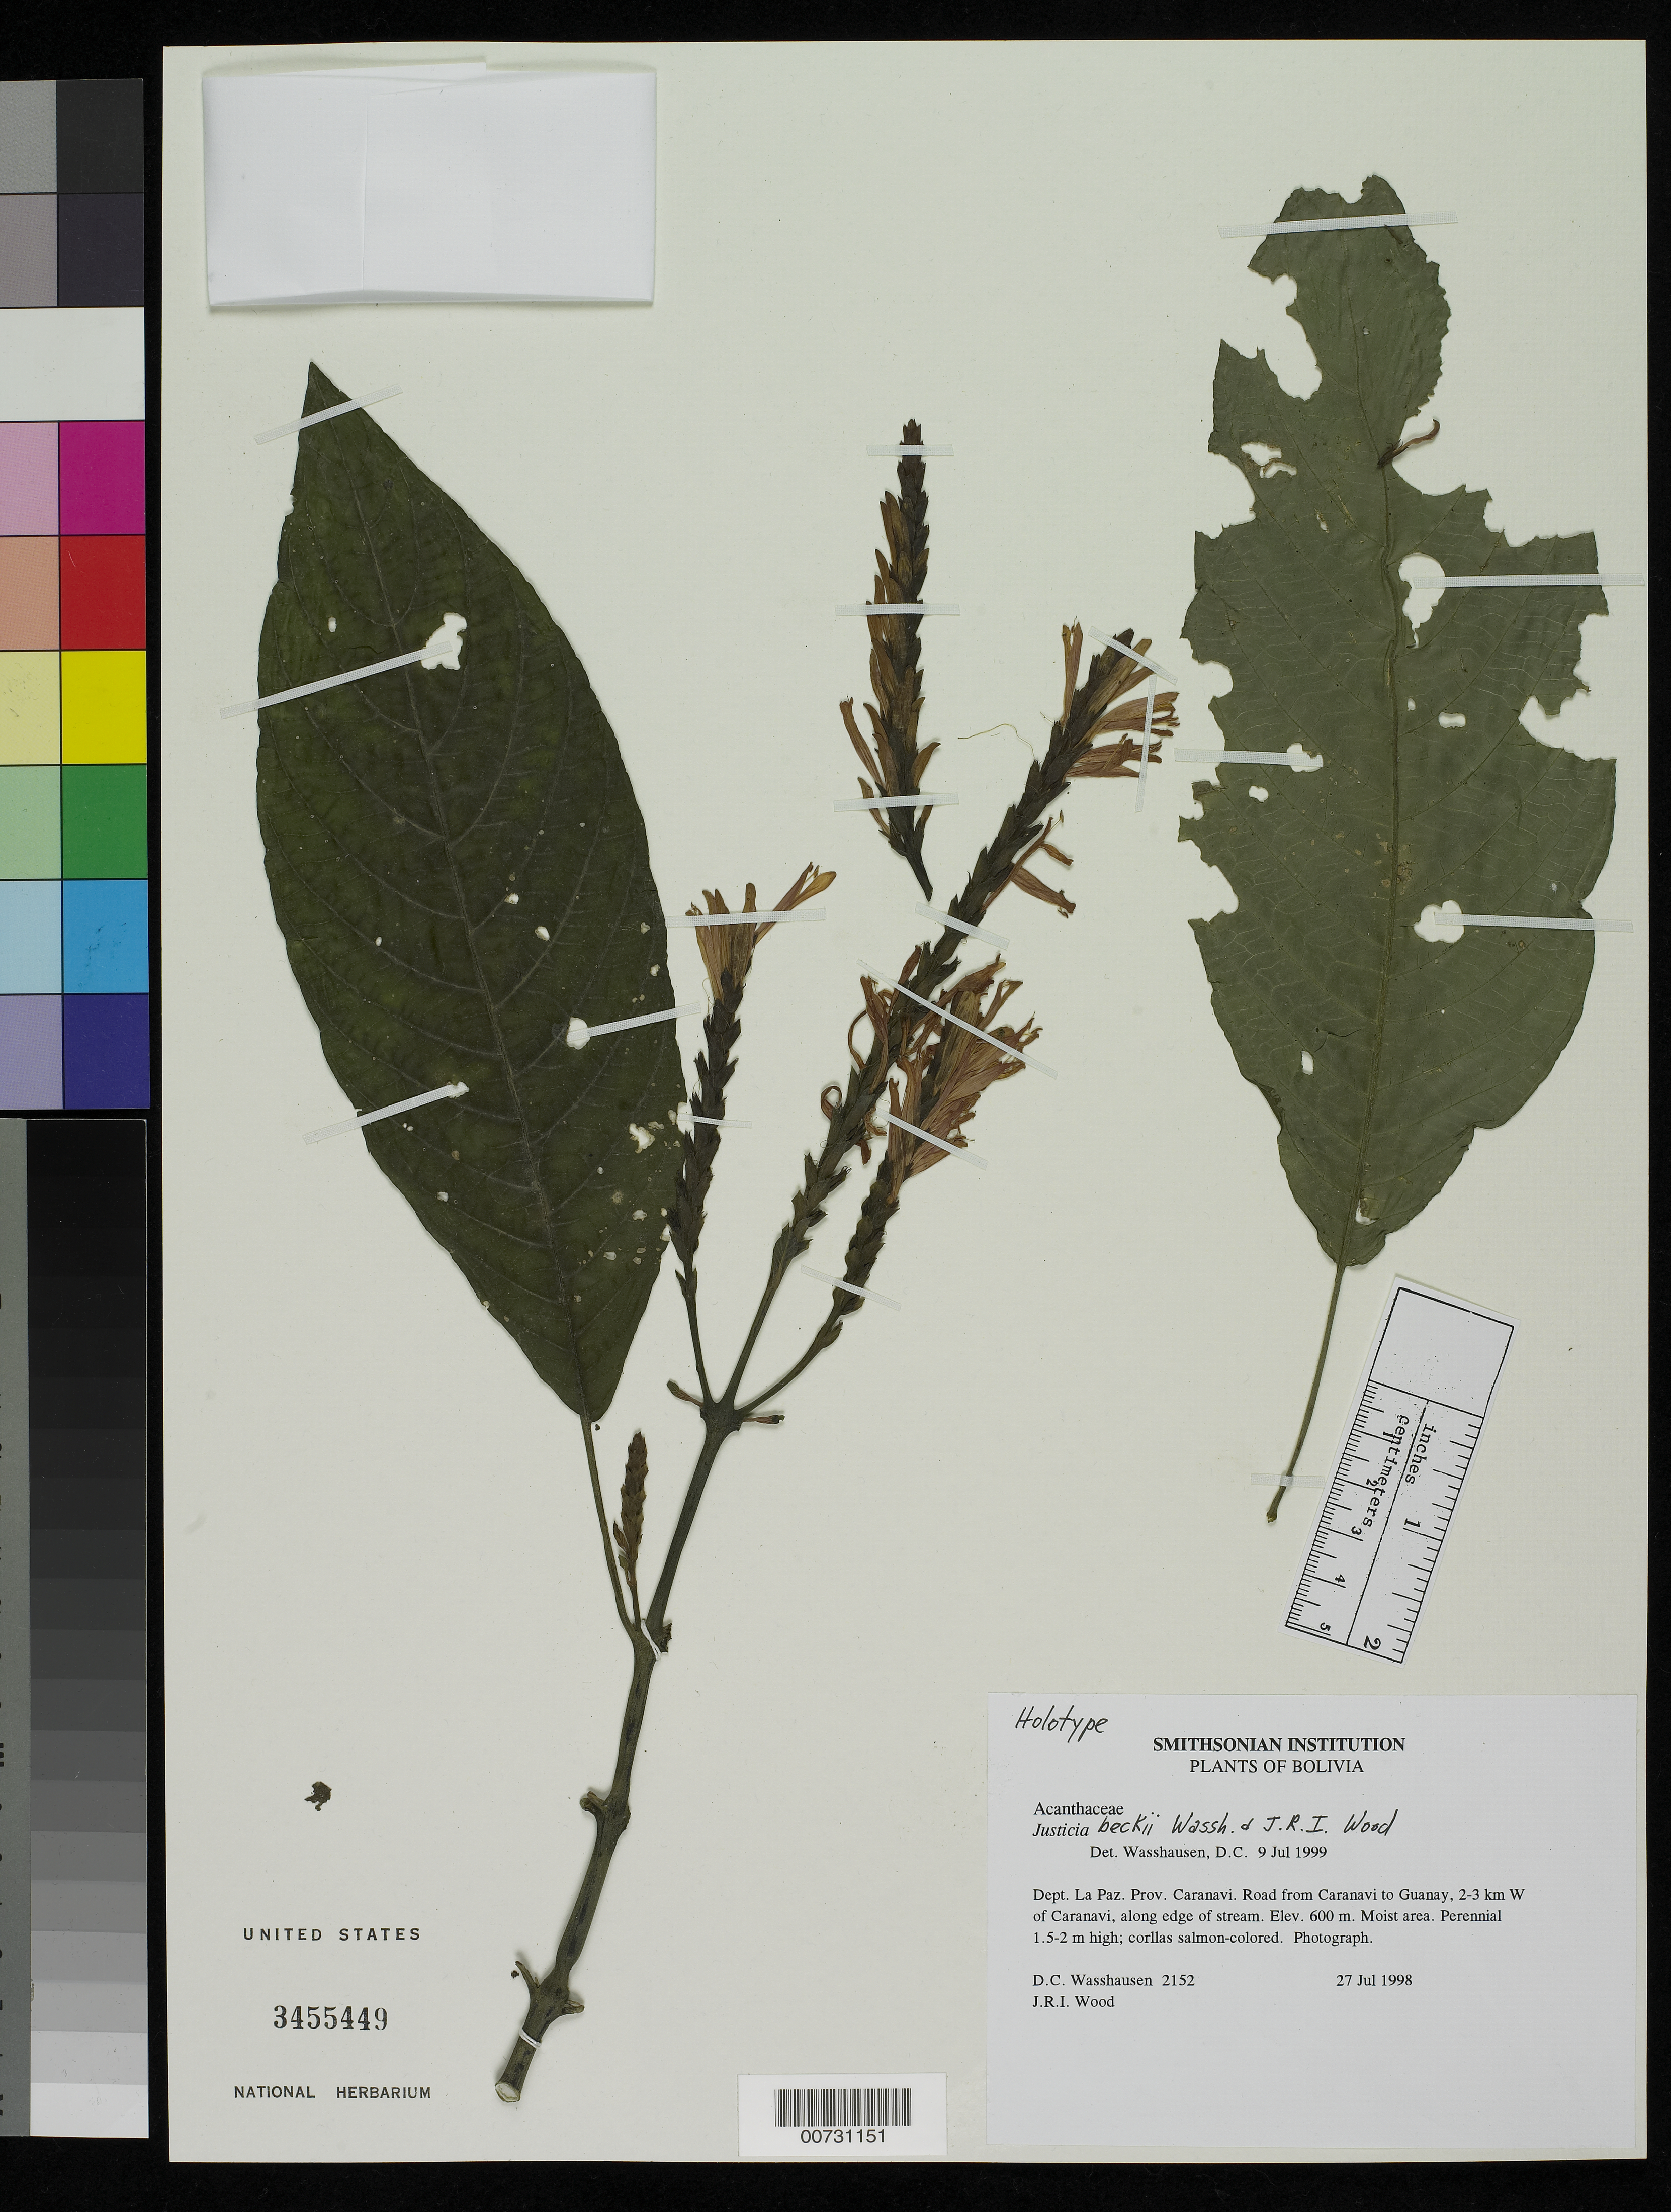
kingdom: Plantae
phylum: Tracheophyta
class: Magnoliopsida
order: Lamiales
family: Acanthaceae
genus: Justicia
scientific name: Justicia beckii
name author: Wassh. & J.R.I. Wood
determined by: Wasshausen, Dieter C., (BOT), Smithsonian Institution - National Museum of Natural History (UNITED STATES)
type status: Holotype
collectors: D. C. Wasshausen & J. R. I. Wood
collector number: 2152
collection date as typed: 27 Jul 1998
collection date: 1998-07-27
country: Bolivia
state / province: La Paz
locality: Dept. La Paz. Prov. Caranavi. Road from Caranavi to Guanay, 2-3 km W of Caranavi, along edge of stream.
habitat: Moist area.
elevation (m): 600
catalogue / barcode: US 3455449